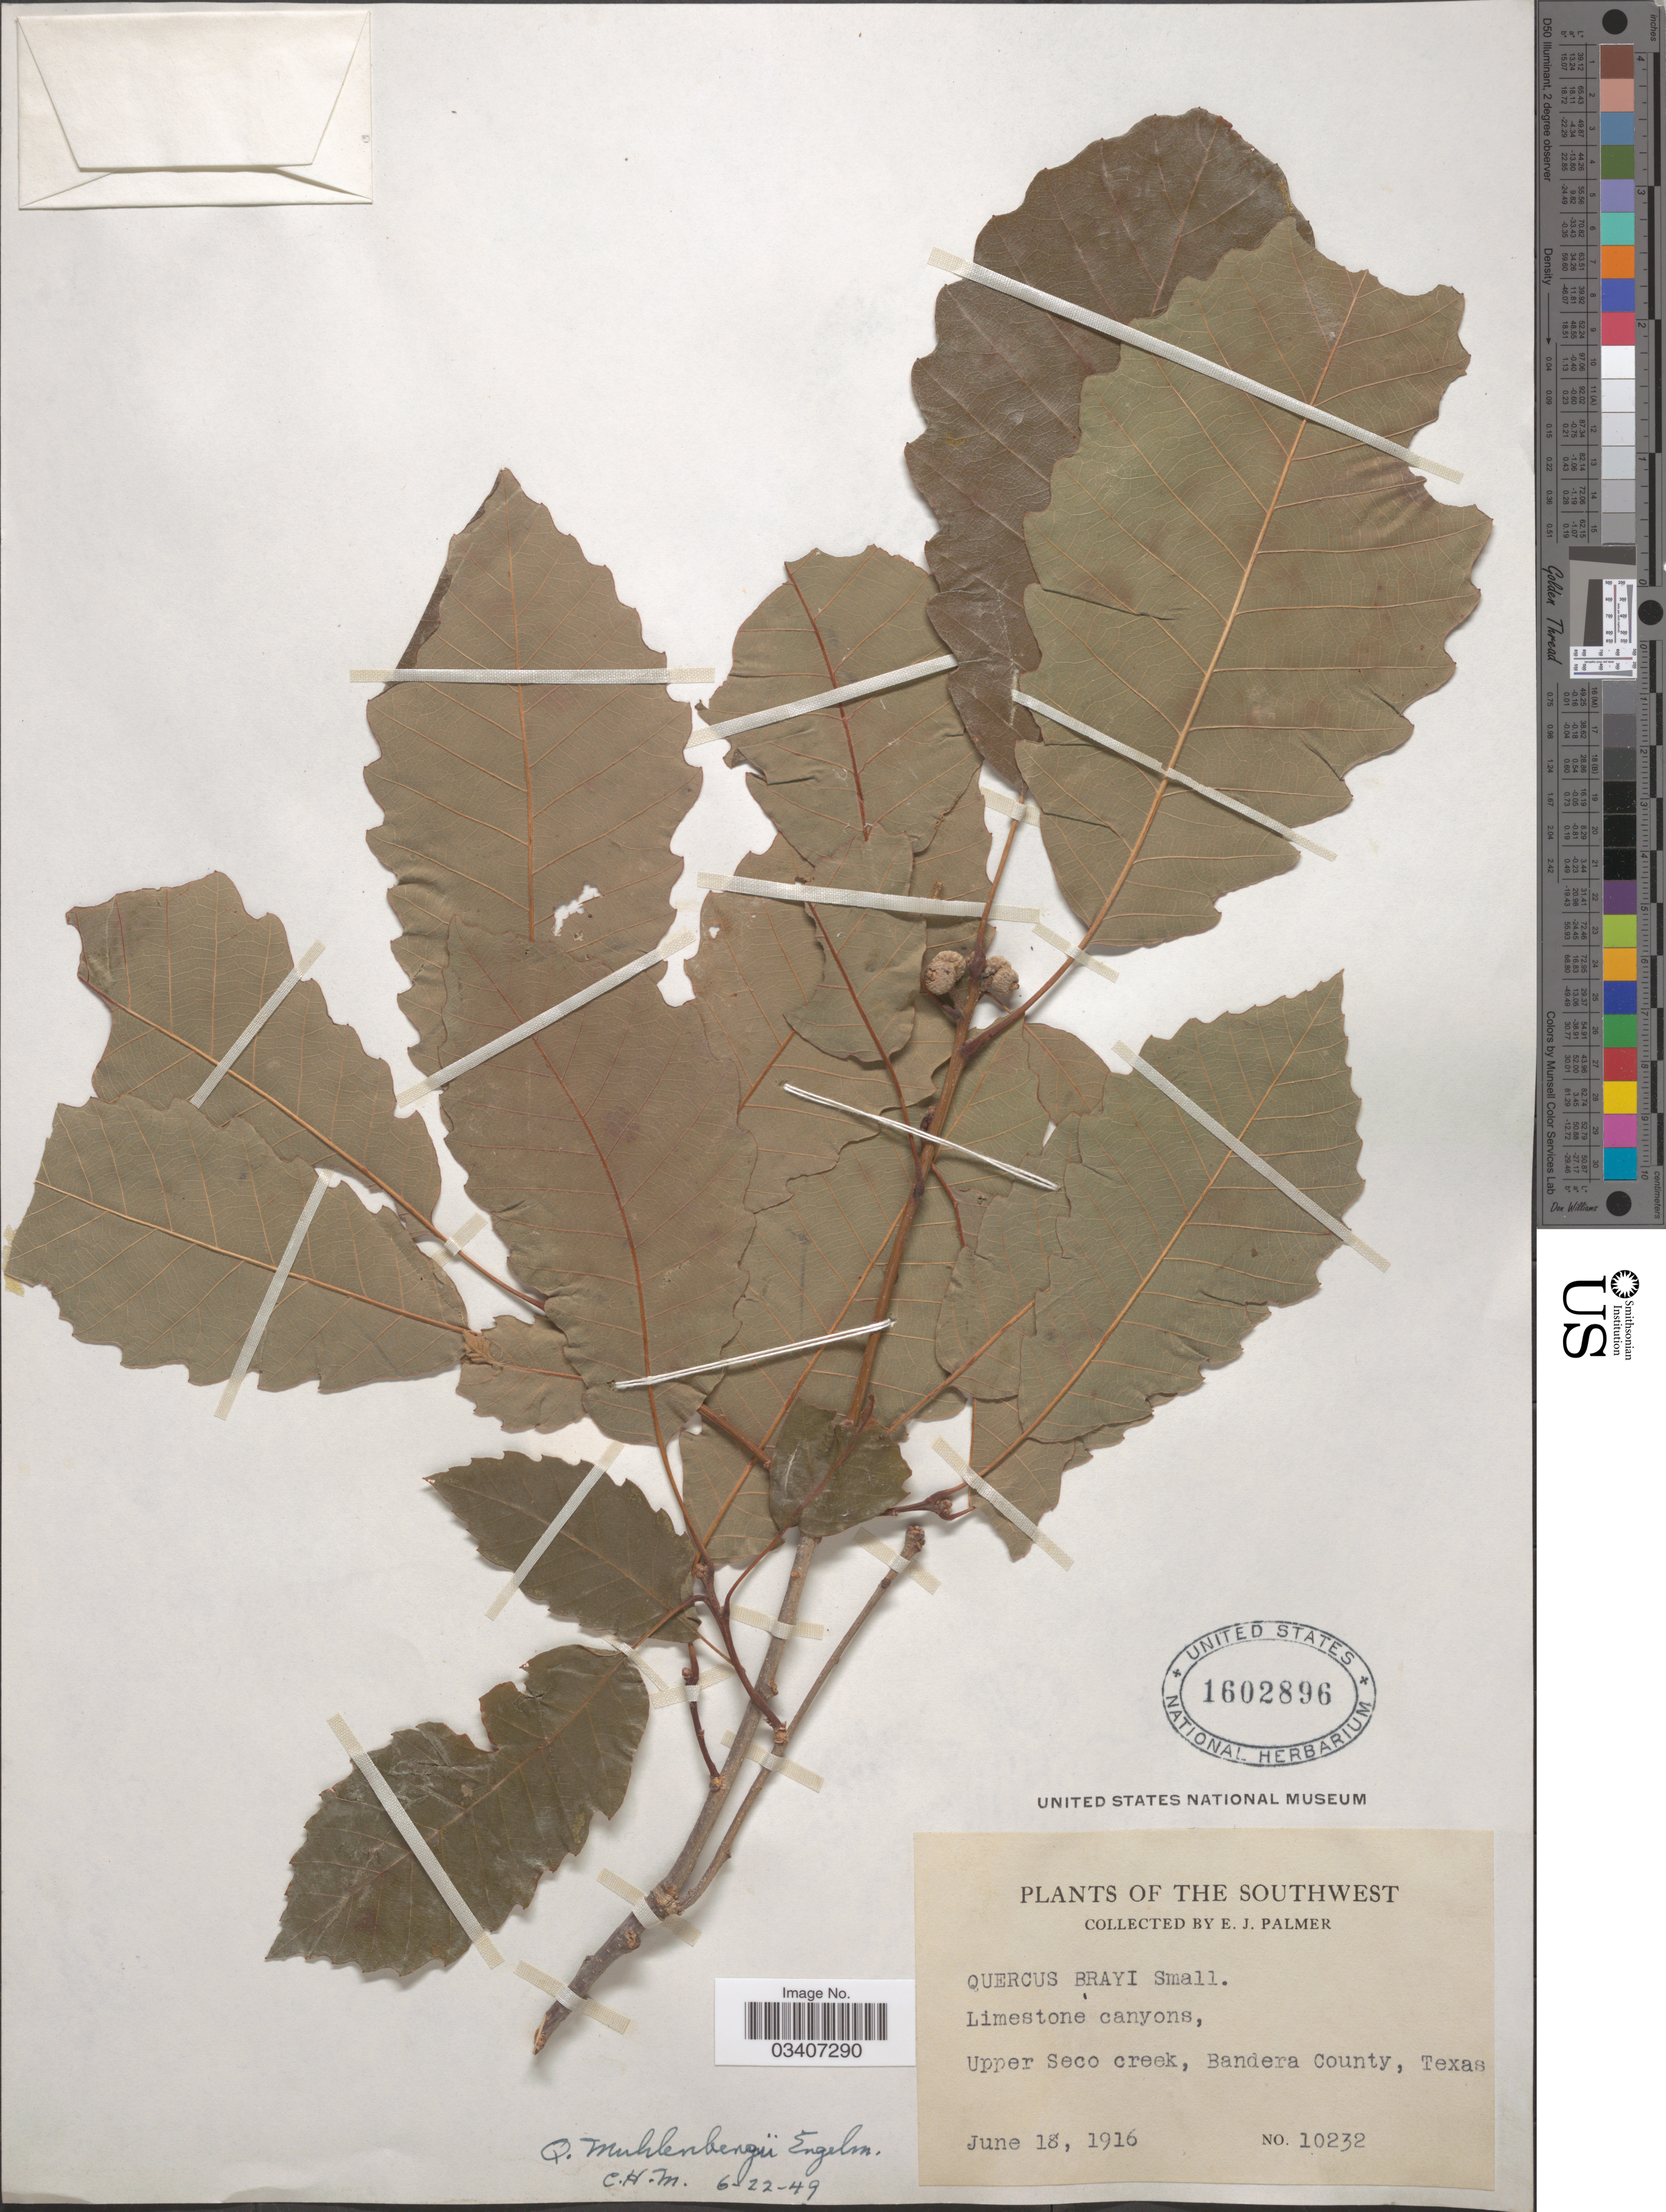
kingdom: Plantae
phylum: Tracheophyta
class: Magnoliopsida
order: Fagales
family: Fagaceae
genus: Quercus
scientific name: Quercus muehlenbergii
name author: Engelm.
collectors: E. J. Palmer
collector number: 10232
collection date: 1916-06-18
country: United States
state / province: Texas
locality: The Southwest. Limestone canyons, Upper Seco creek, Bandera County.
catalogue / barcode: US 1602896